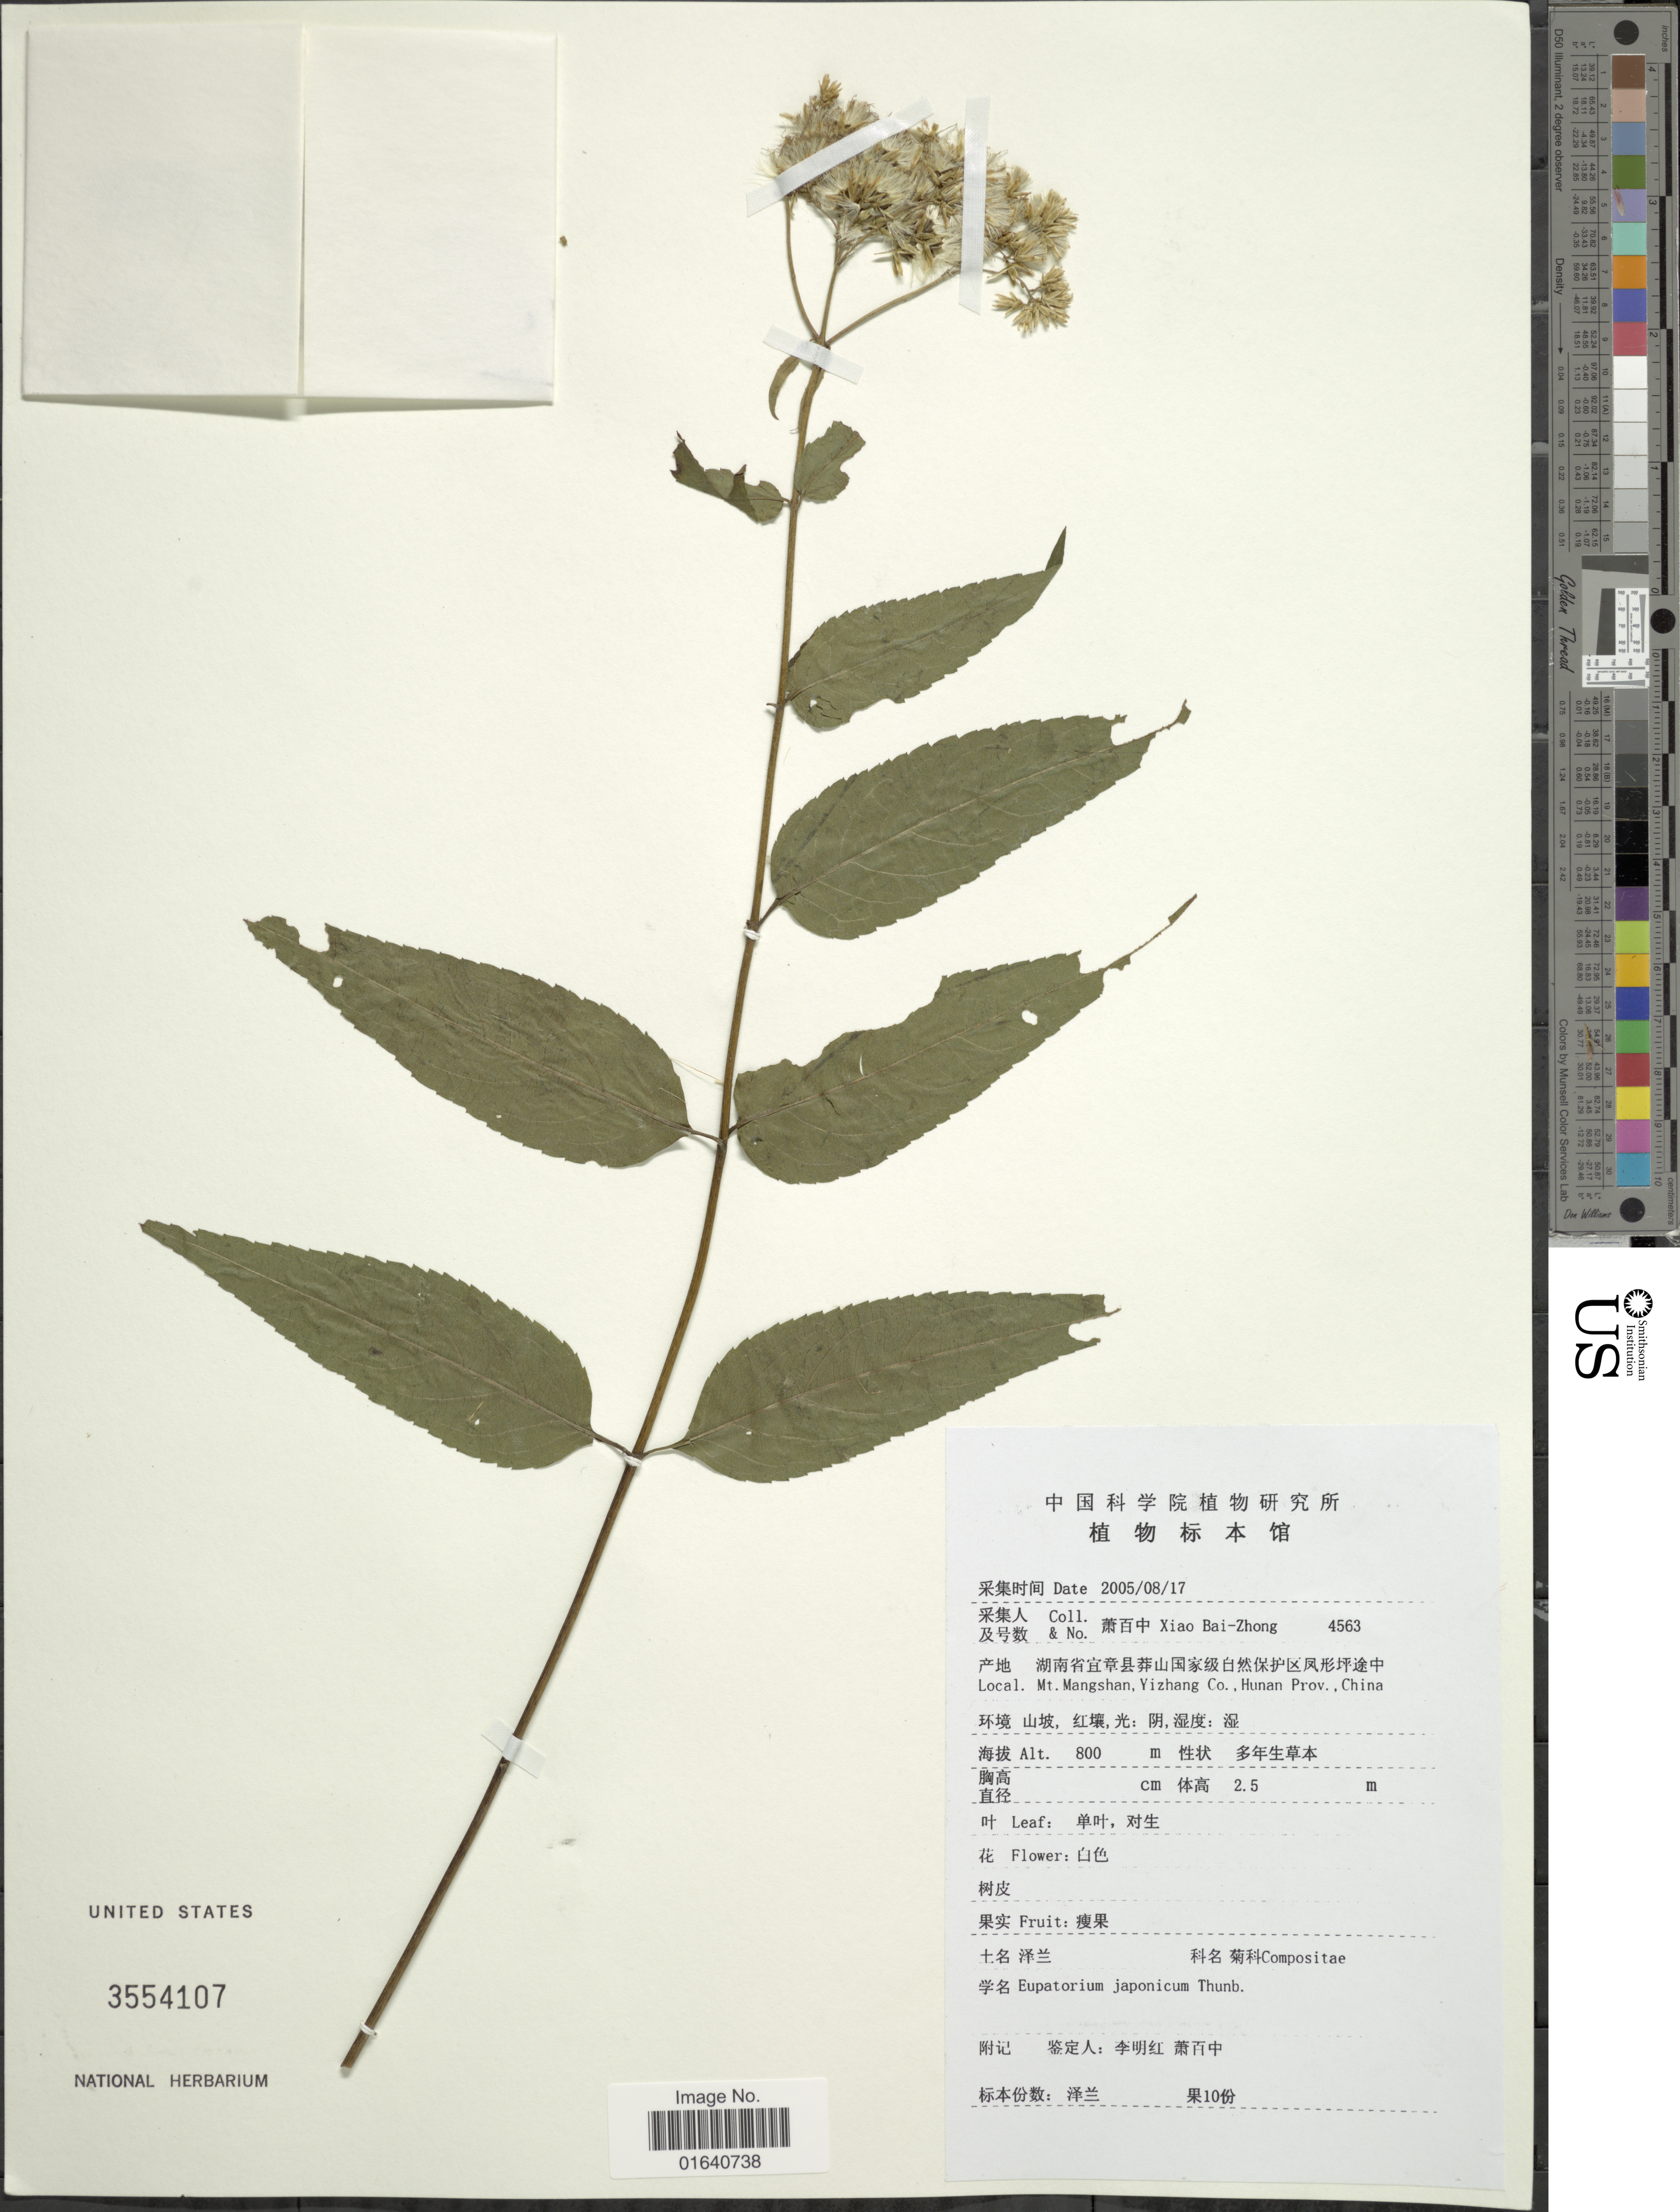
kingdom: Plantae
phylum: Tracheophyta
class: Magnoliopsida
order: Asterales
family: Asteraceae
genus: Eupatorium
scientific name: Eupatorium japonicum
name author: Thunb.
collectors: B. Z. Xiao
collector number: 4563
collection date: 2005-08-17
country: China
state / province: Hunan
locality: Mt. Mangshan, Yizhang Co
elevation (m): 800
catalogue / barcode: US 3554107